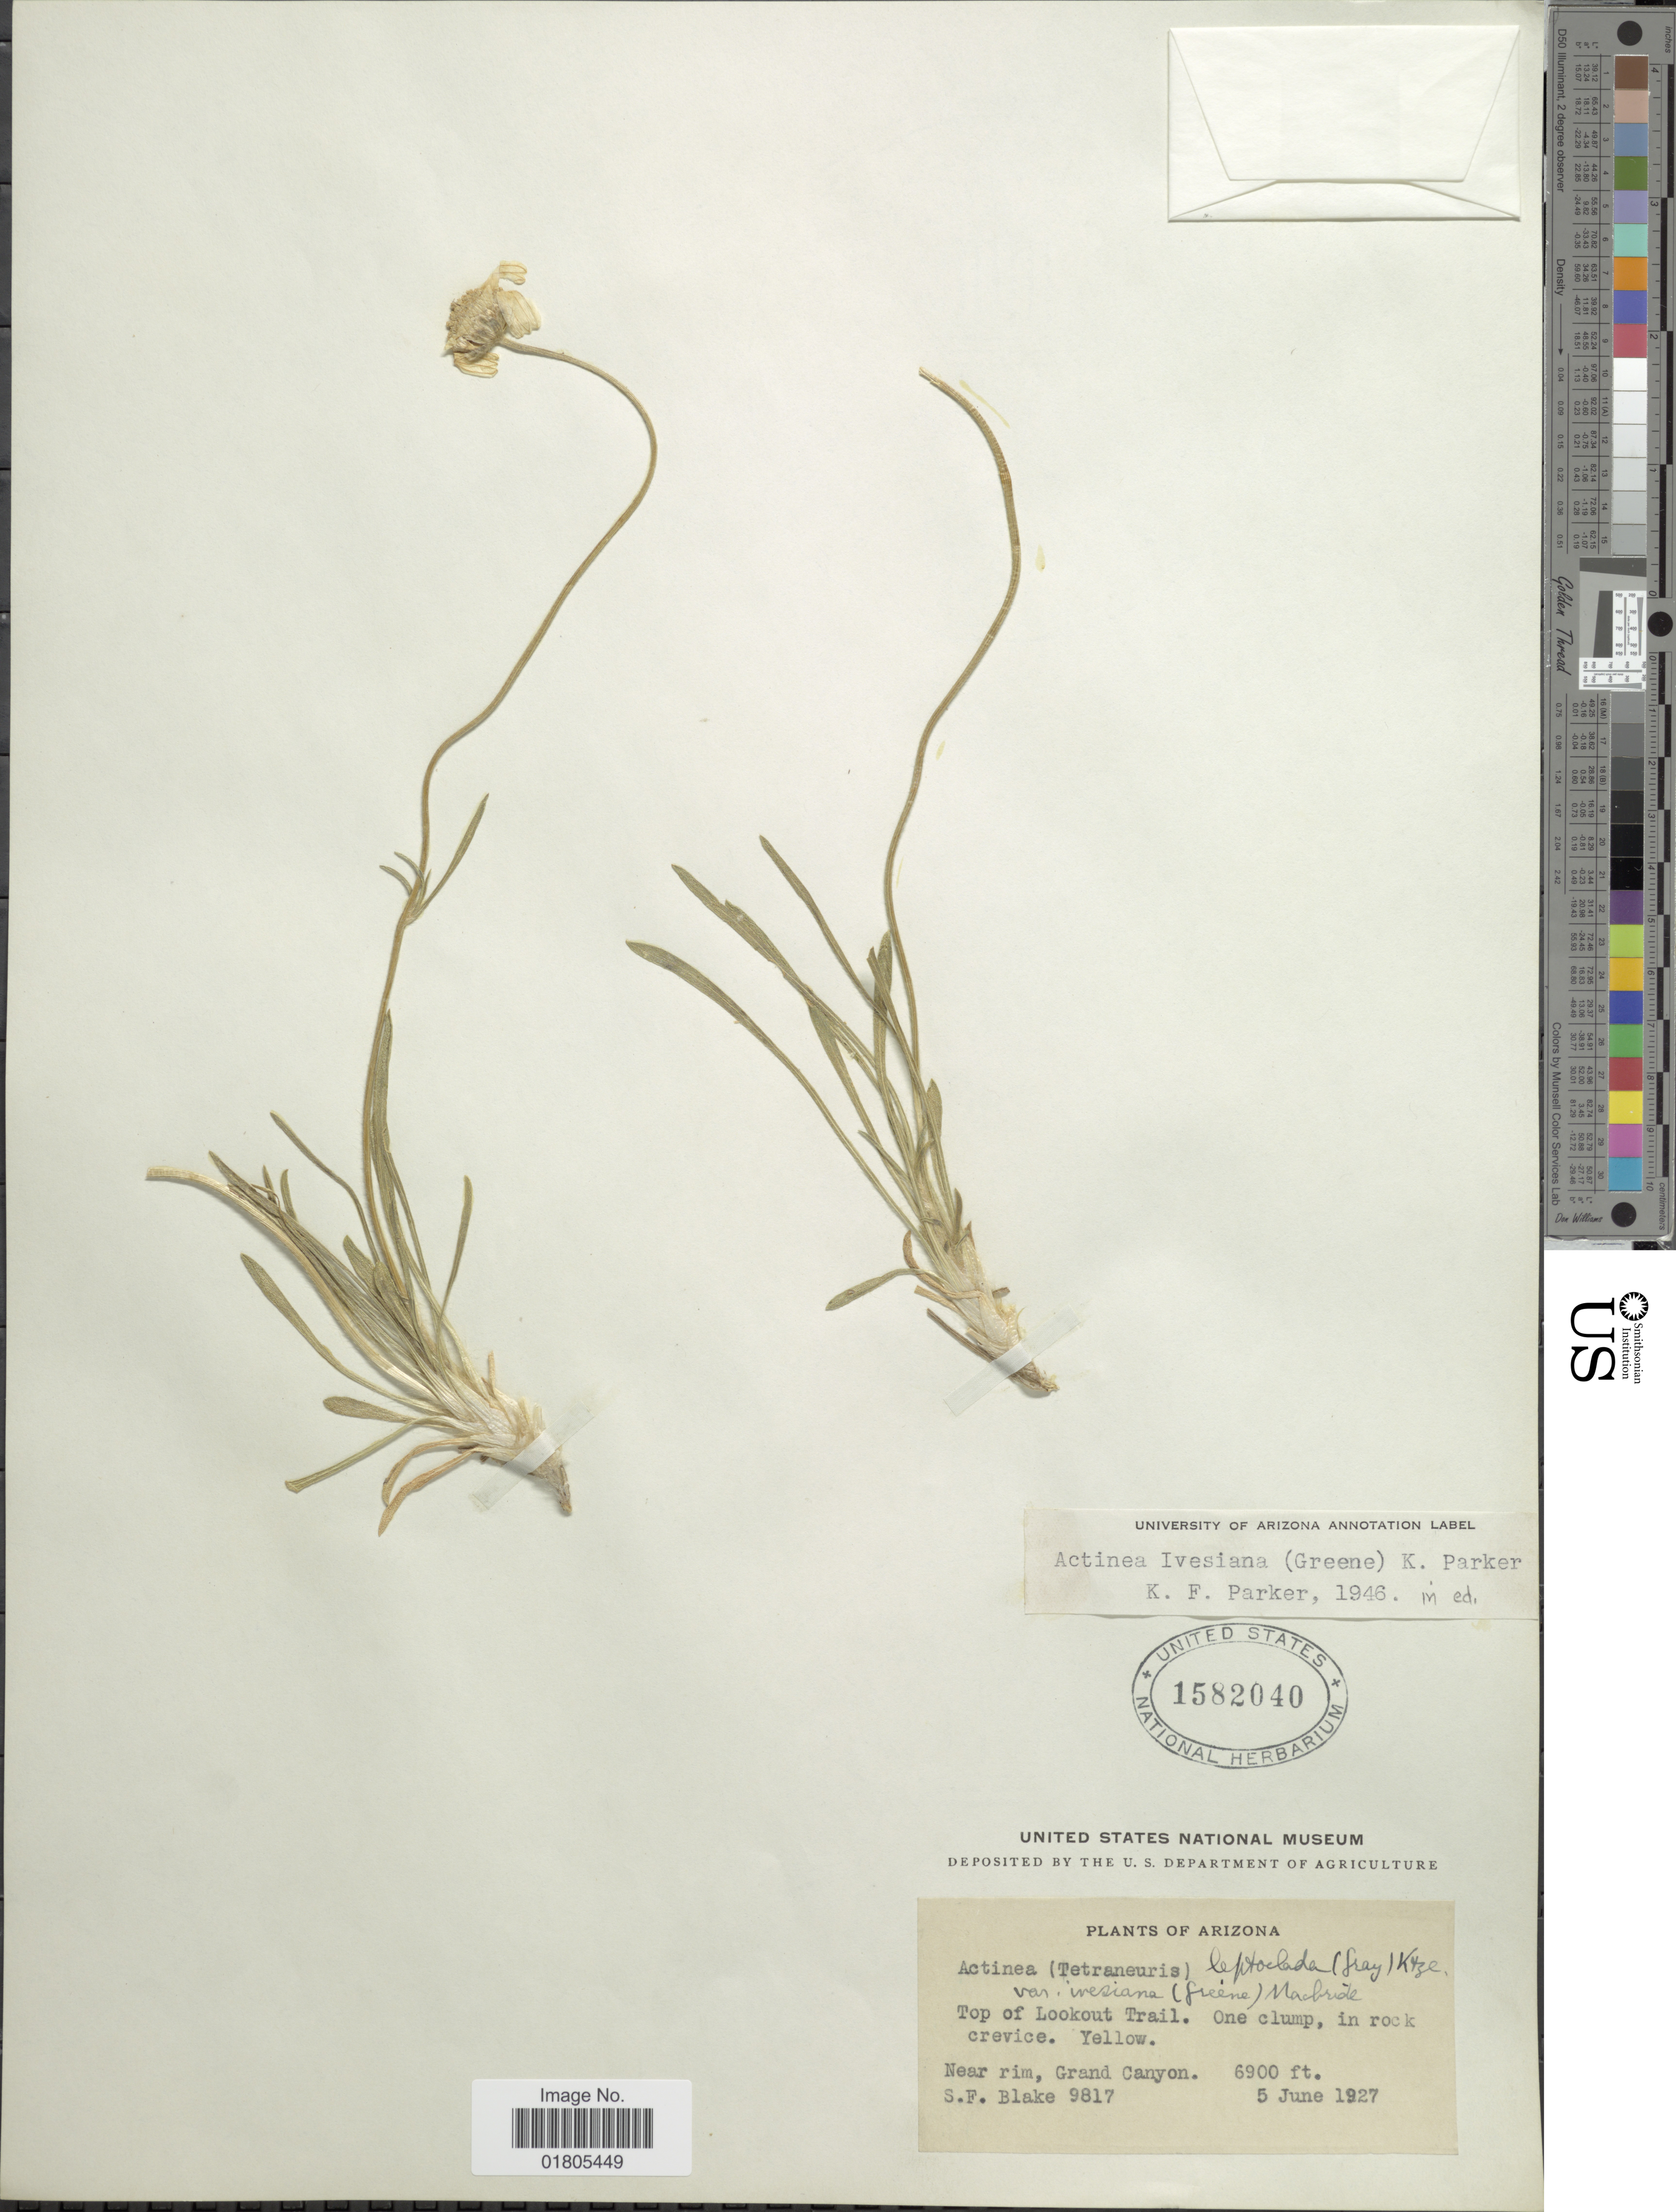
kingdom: Plantae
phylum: Tracheophyta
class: Magnoliopsida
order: Asterales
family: Asteraceae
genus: Actinea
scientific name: Actinea ivesiana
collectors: S. Blake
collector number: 9817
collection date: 1927-06-05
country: United States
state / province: Arizona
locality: Top of Lookout Trail. Near rim, Grand Canyon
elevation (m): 2103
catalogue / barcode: US 1582040